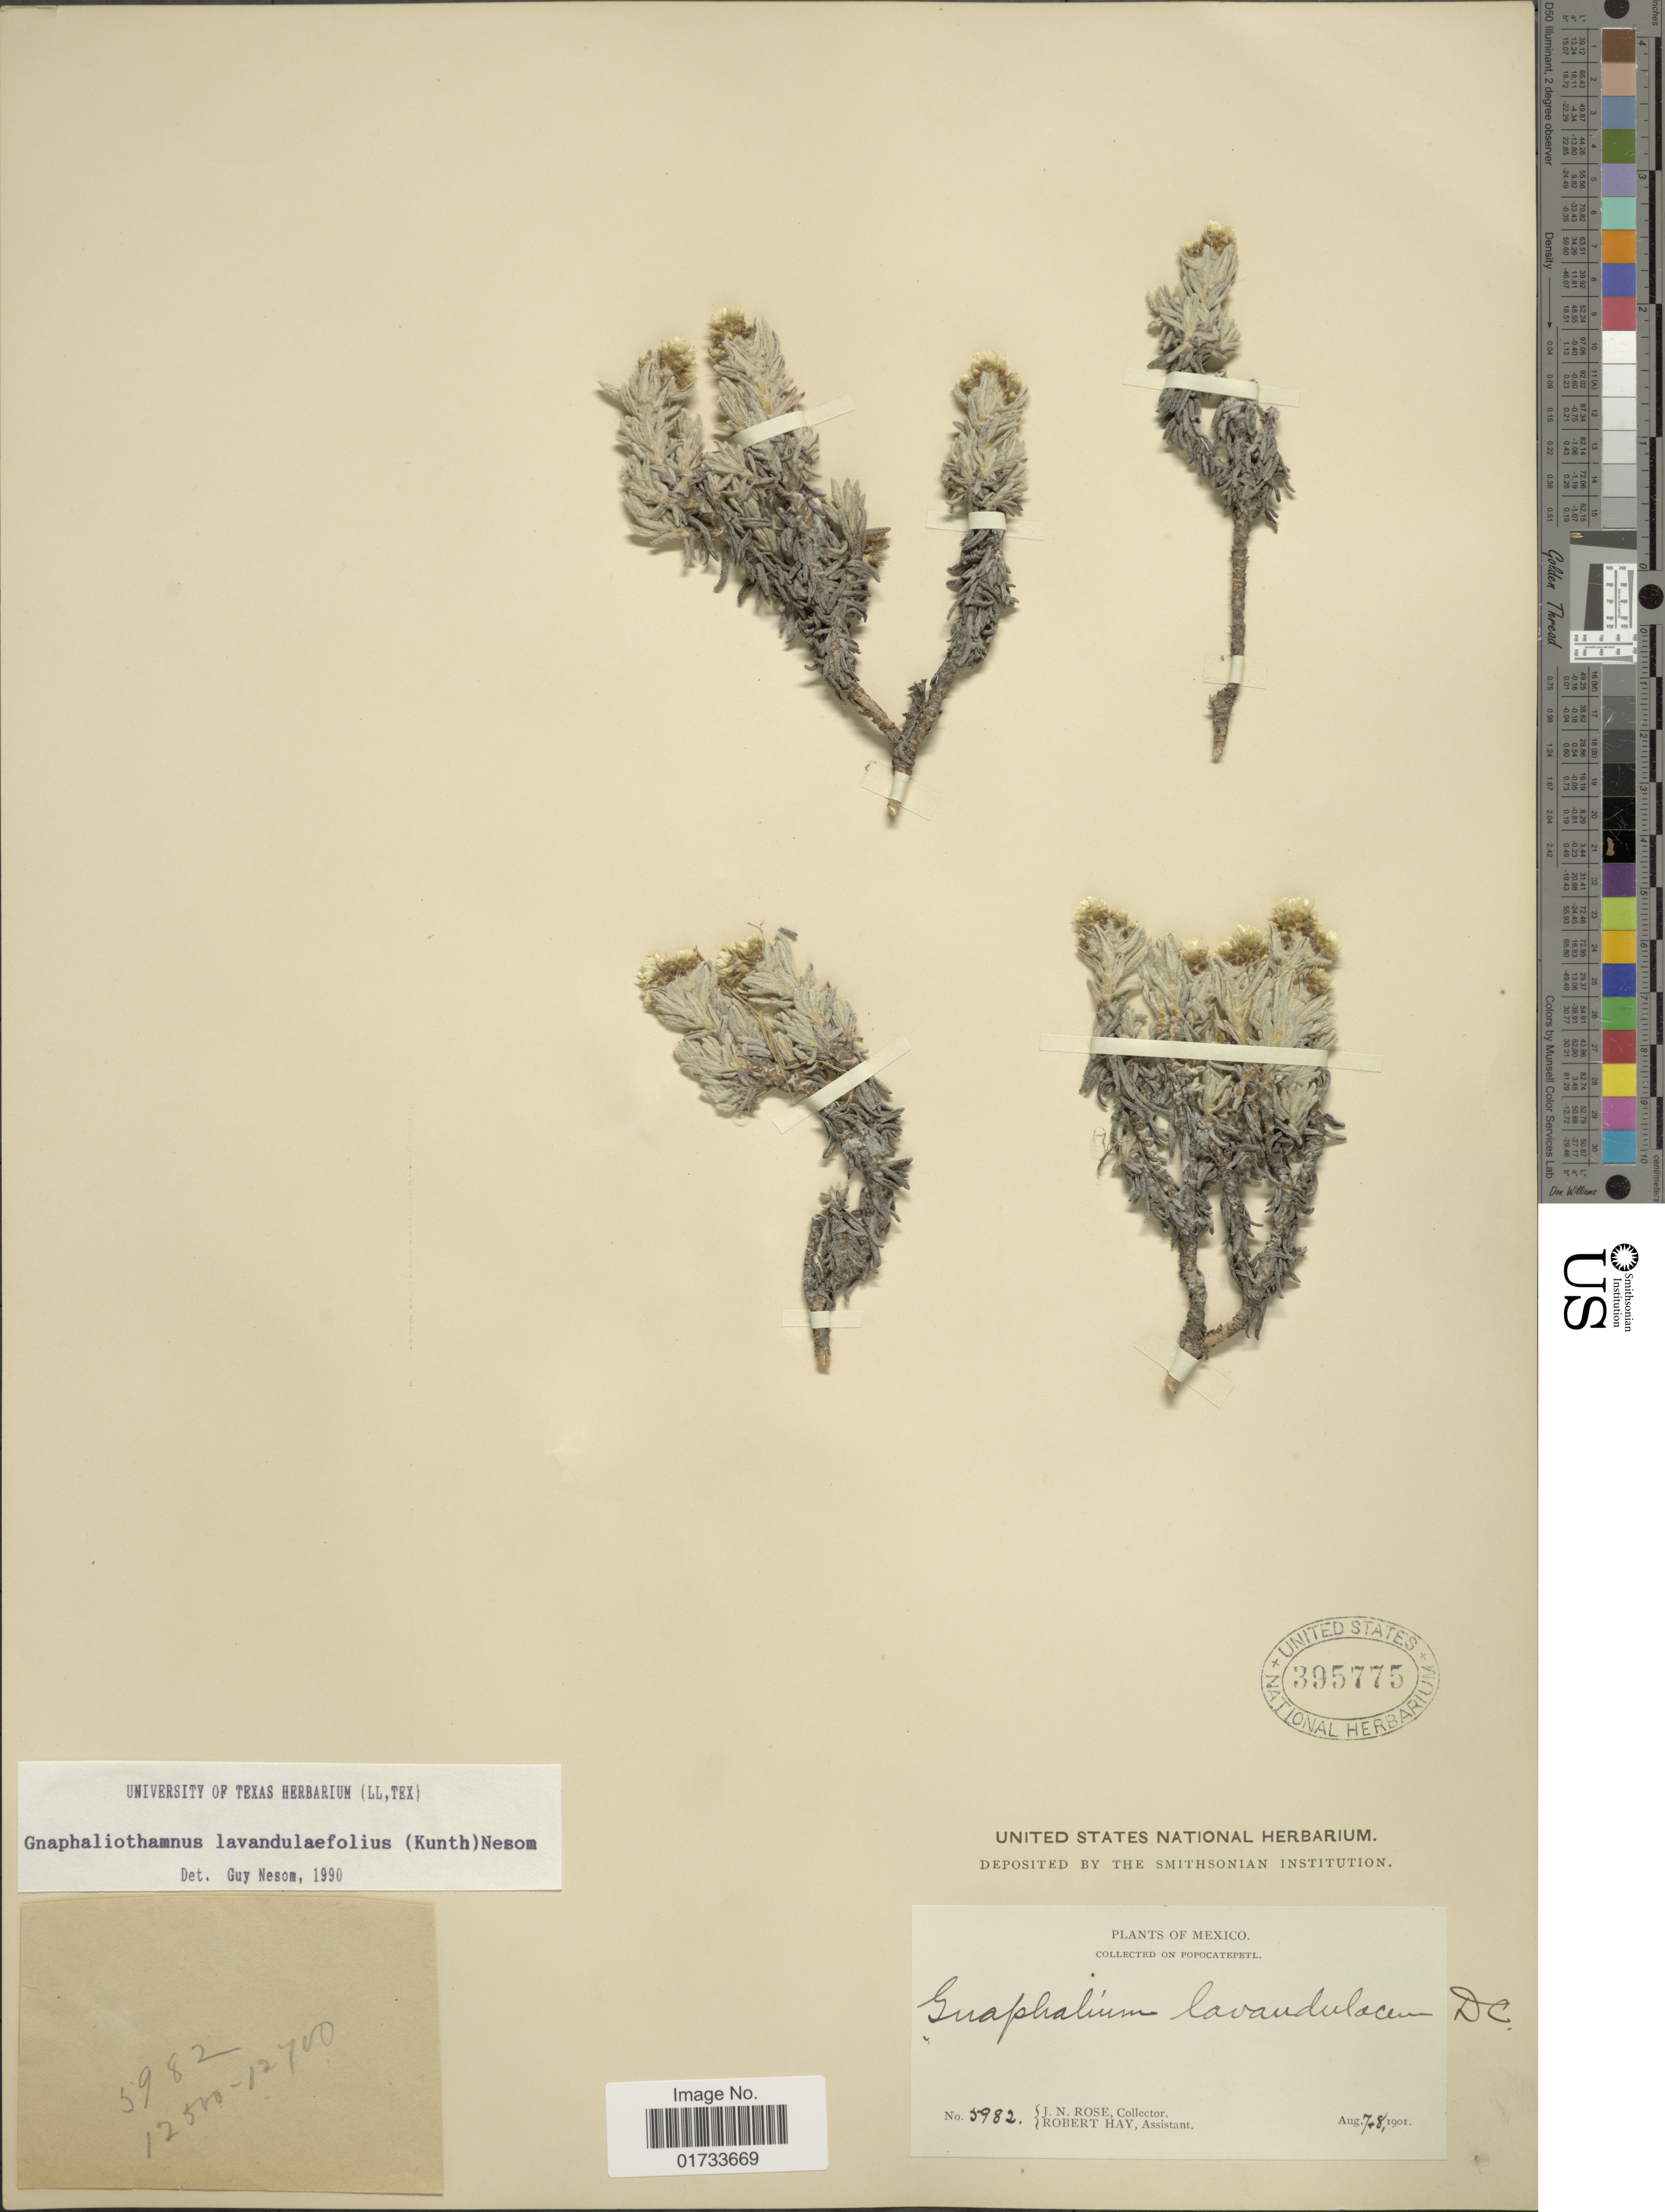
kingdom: Plantae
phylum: Tracheophyta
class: Magnoliopsida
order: Asterales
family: Asteraceae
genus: Chionolaena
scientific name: Chionolaena lavandulifolia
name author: (Kunth) Benth. & Hook.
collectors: J. N. Rose & R. Hay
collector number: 5982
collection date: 1901-08-07/1901-08-08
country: Mexico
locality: Popocatepetl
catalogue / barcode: US 395775